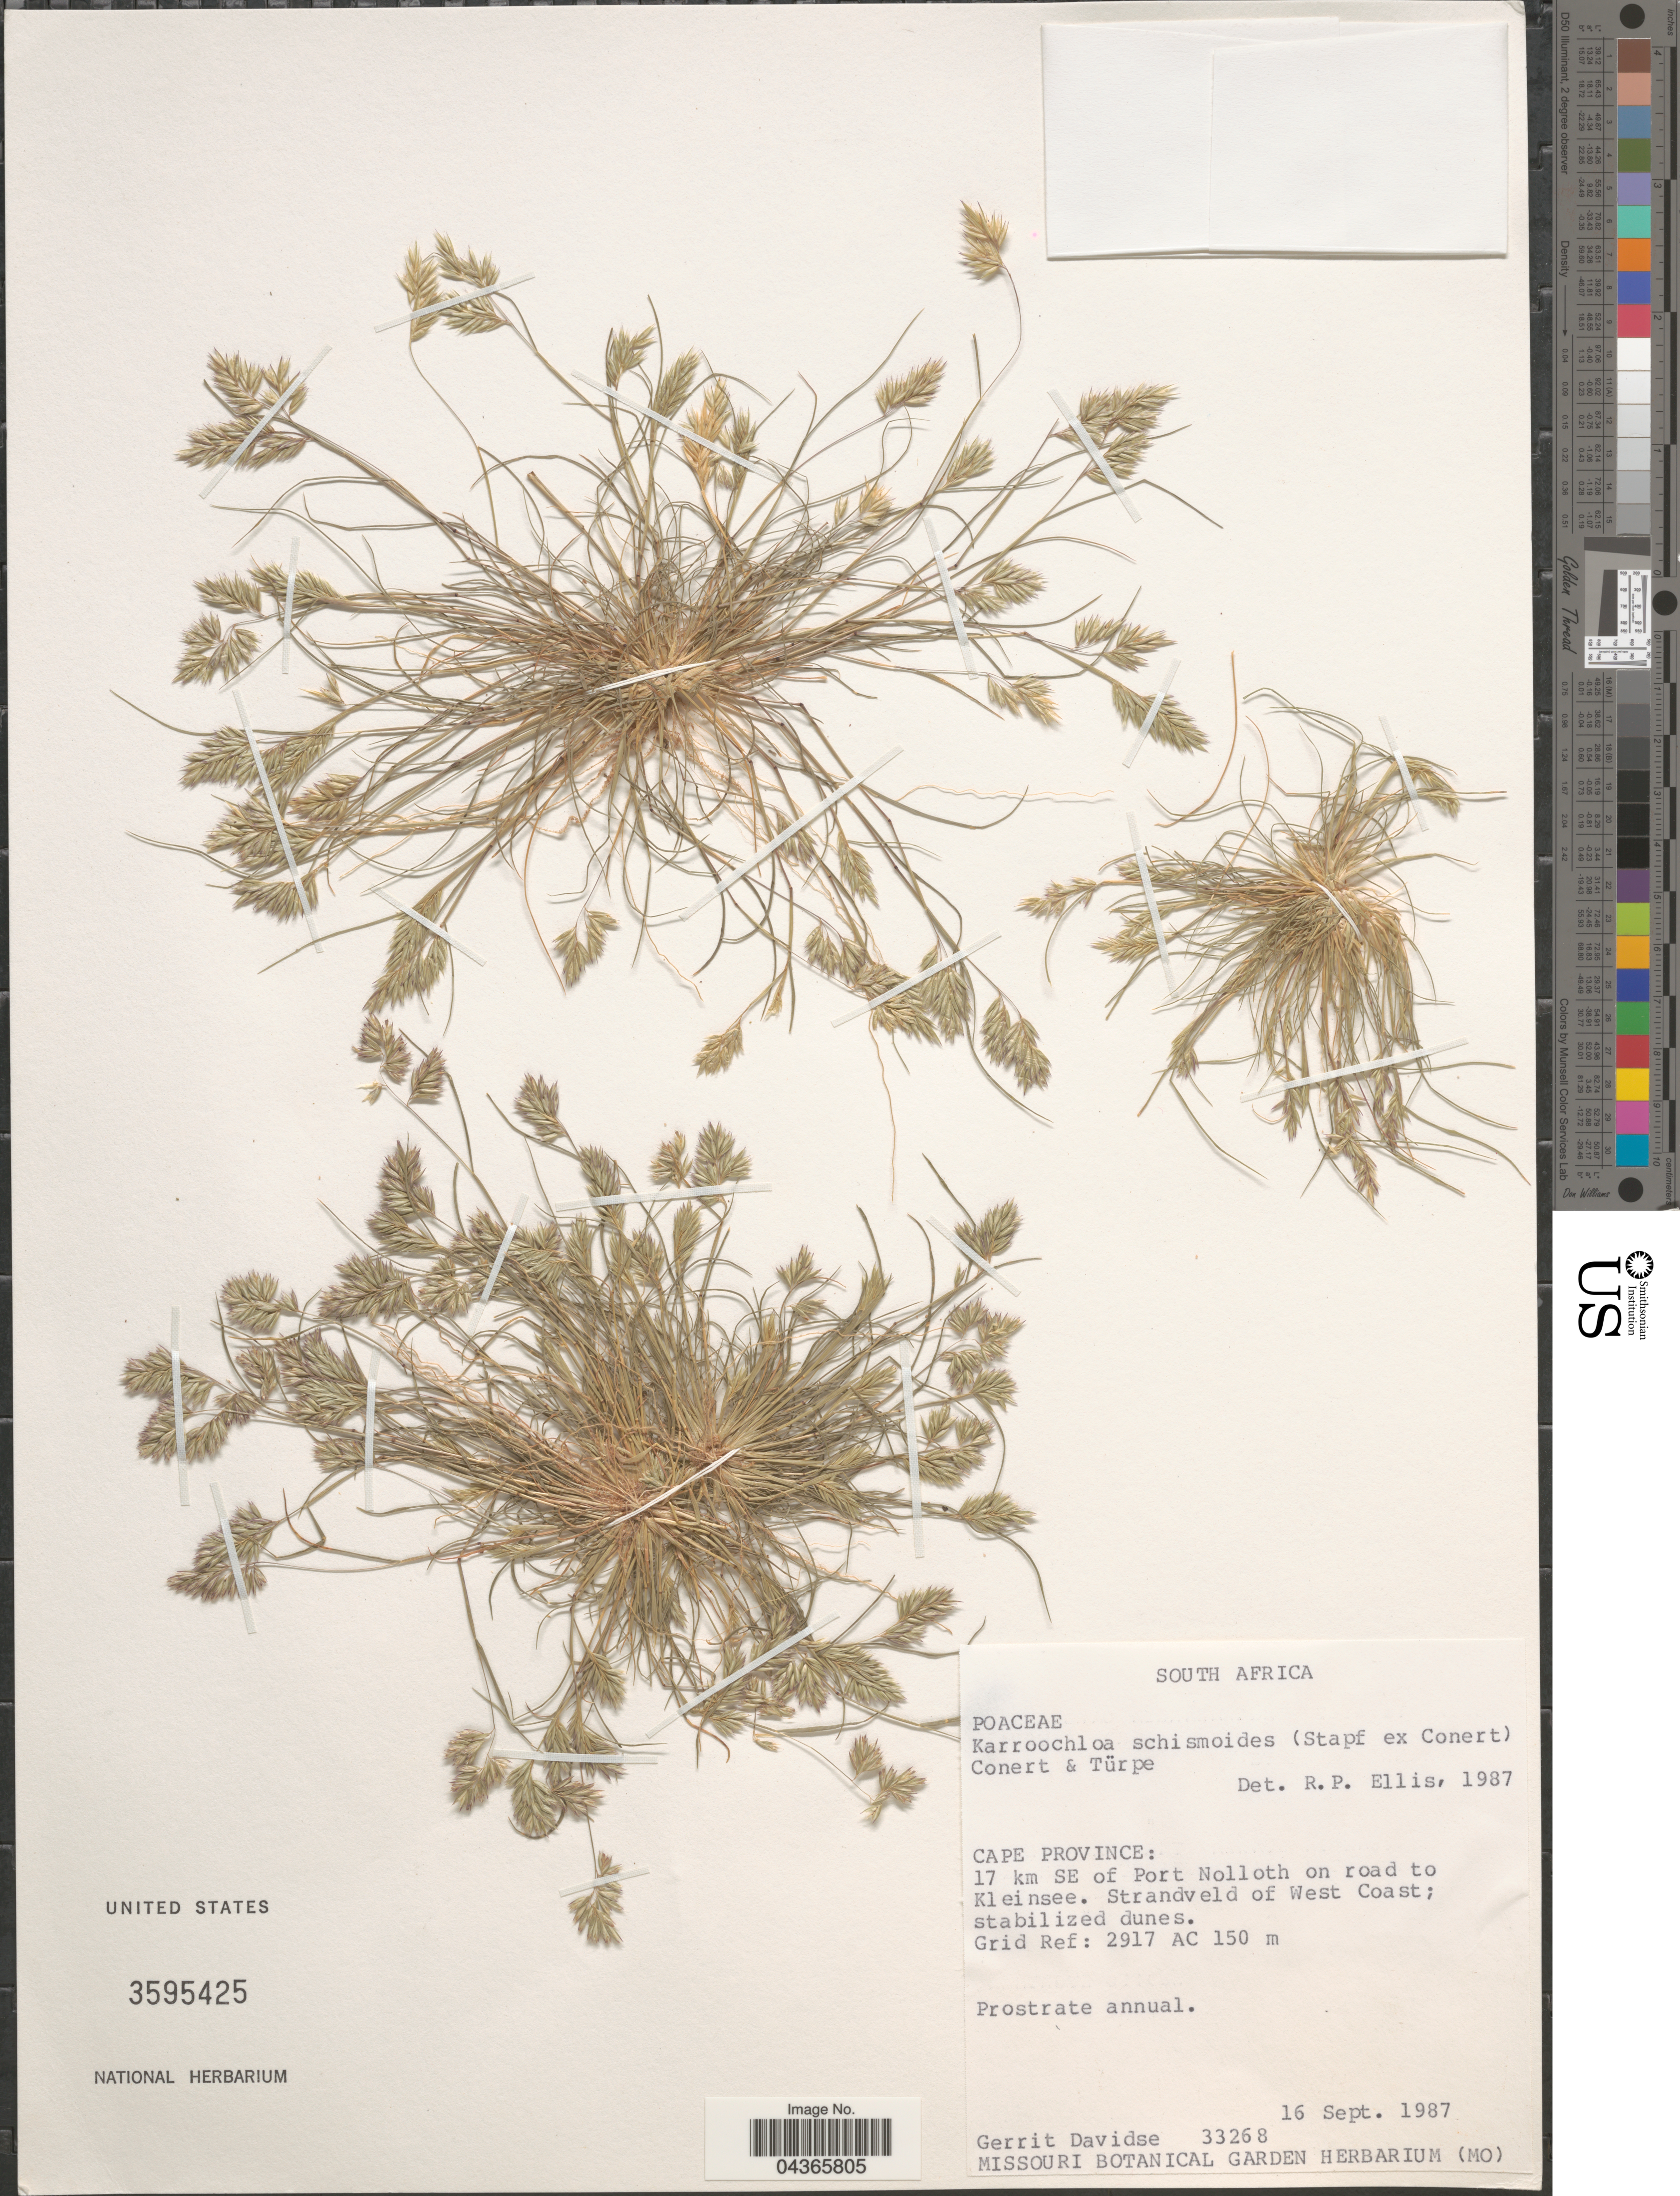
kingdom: Plantae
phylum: Tracheophyta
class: Liliopsida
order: Poales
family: Poaceae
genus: Schismus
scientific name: Schismus schismoides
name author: (Stapf ex Conert) Verboom & H.P. Linder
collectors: G. Davidse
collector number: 33268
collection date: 1987-09-16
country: South Africa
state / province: Northern Cape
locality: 17 km SE of Port Nolloth on road to Kleinsee. Strandveld of West Coast. Grid Ref: 2917 AC.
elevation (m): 150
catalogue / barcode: US 3595425